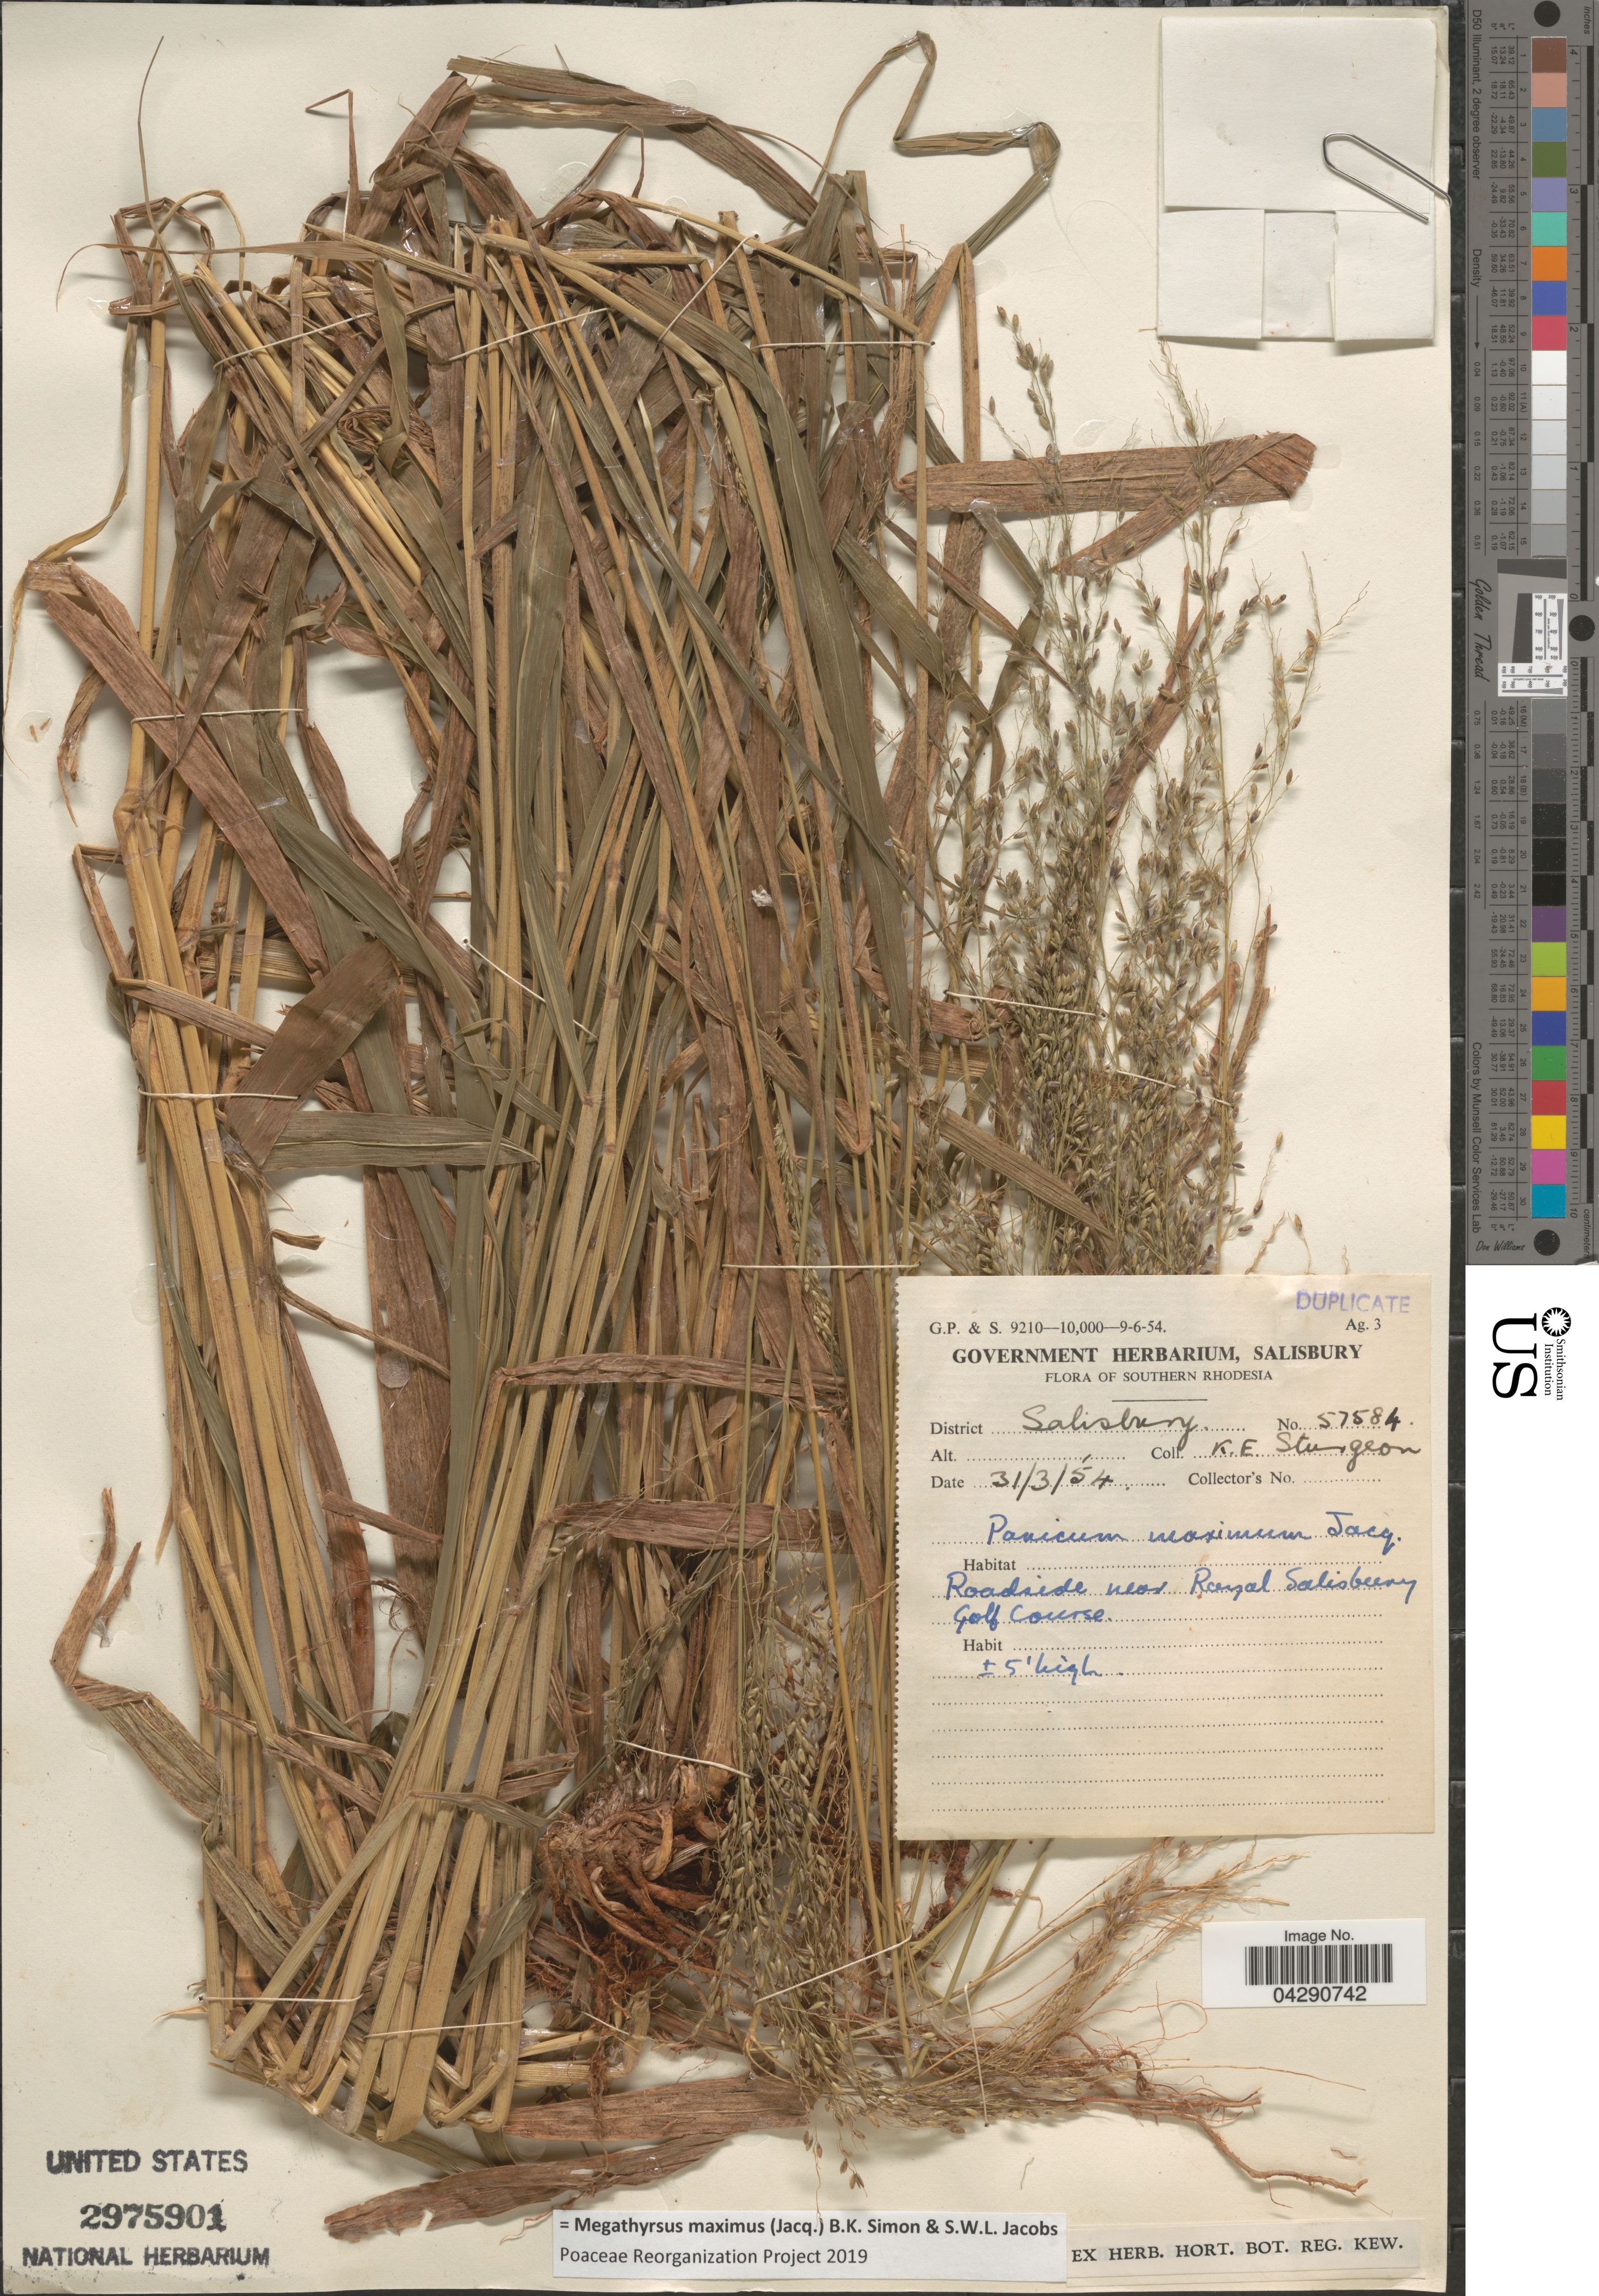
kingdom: Plantae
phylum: Tracheophyta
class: Liliopsida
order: Poales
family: Poaceae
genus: Megathyrsus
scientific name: Megathyrsus maximus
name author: (Jacq.) B.K. Simon & S.W.L. Jacobs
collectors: K. Sturgeon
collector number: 57584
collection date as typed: Transcribed d/m/y: 31/3/54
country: Zimbabwe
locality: Southern Rhodesia. District Salisbury. Roadside near Royal Salisbury Golf course.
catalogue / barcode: US 2975901